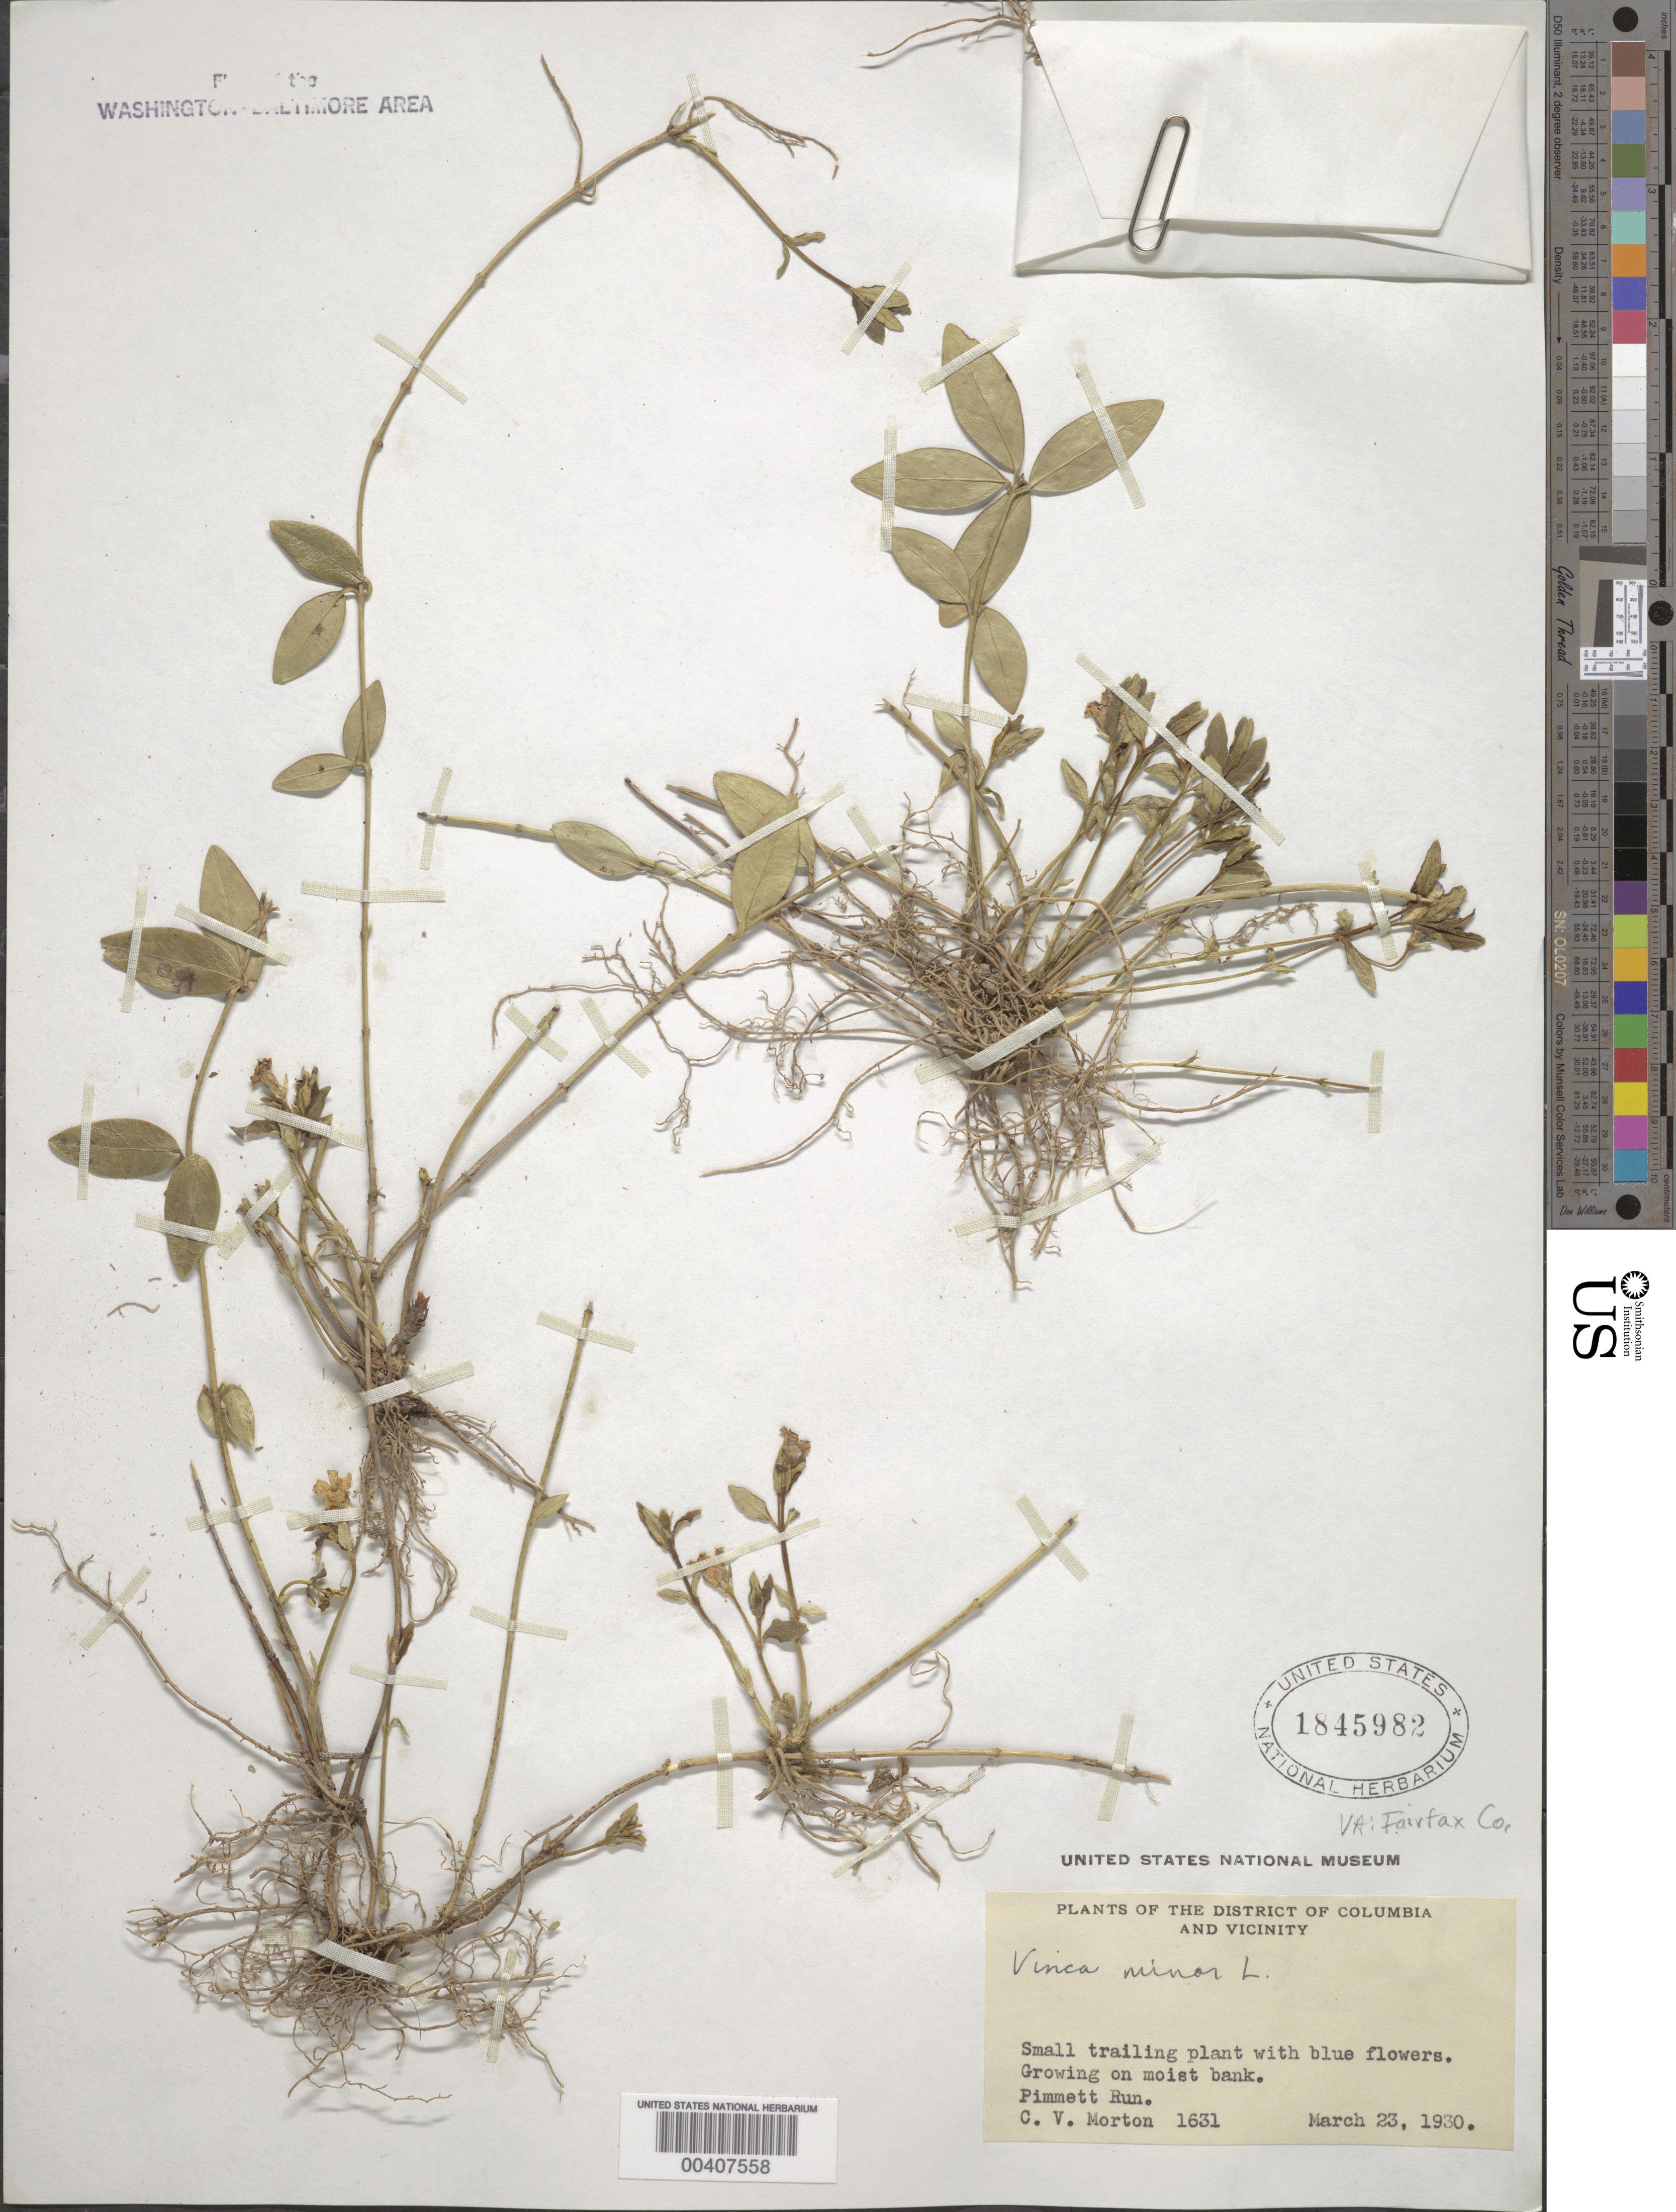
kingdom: Plantae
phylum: Tracheophyta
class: Magnoliopsida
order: Gentianales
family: Apocynaceae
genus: Vinca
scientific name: Vinca minor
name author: L.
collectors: C. V. Morton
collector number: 1631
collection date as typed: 23 Mar 1930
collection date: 1930-03-23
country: United States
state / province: Virginia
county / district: Fairfax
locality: Pimmett Run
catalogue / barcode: US 1845982